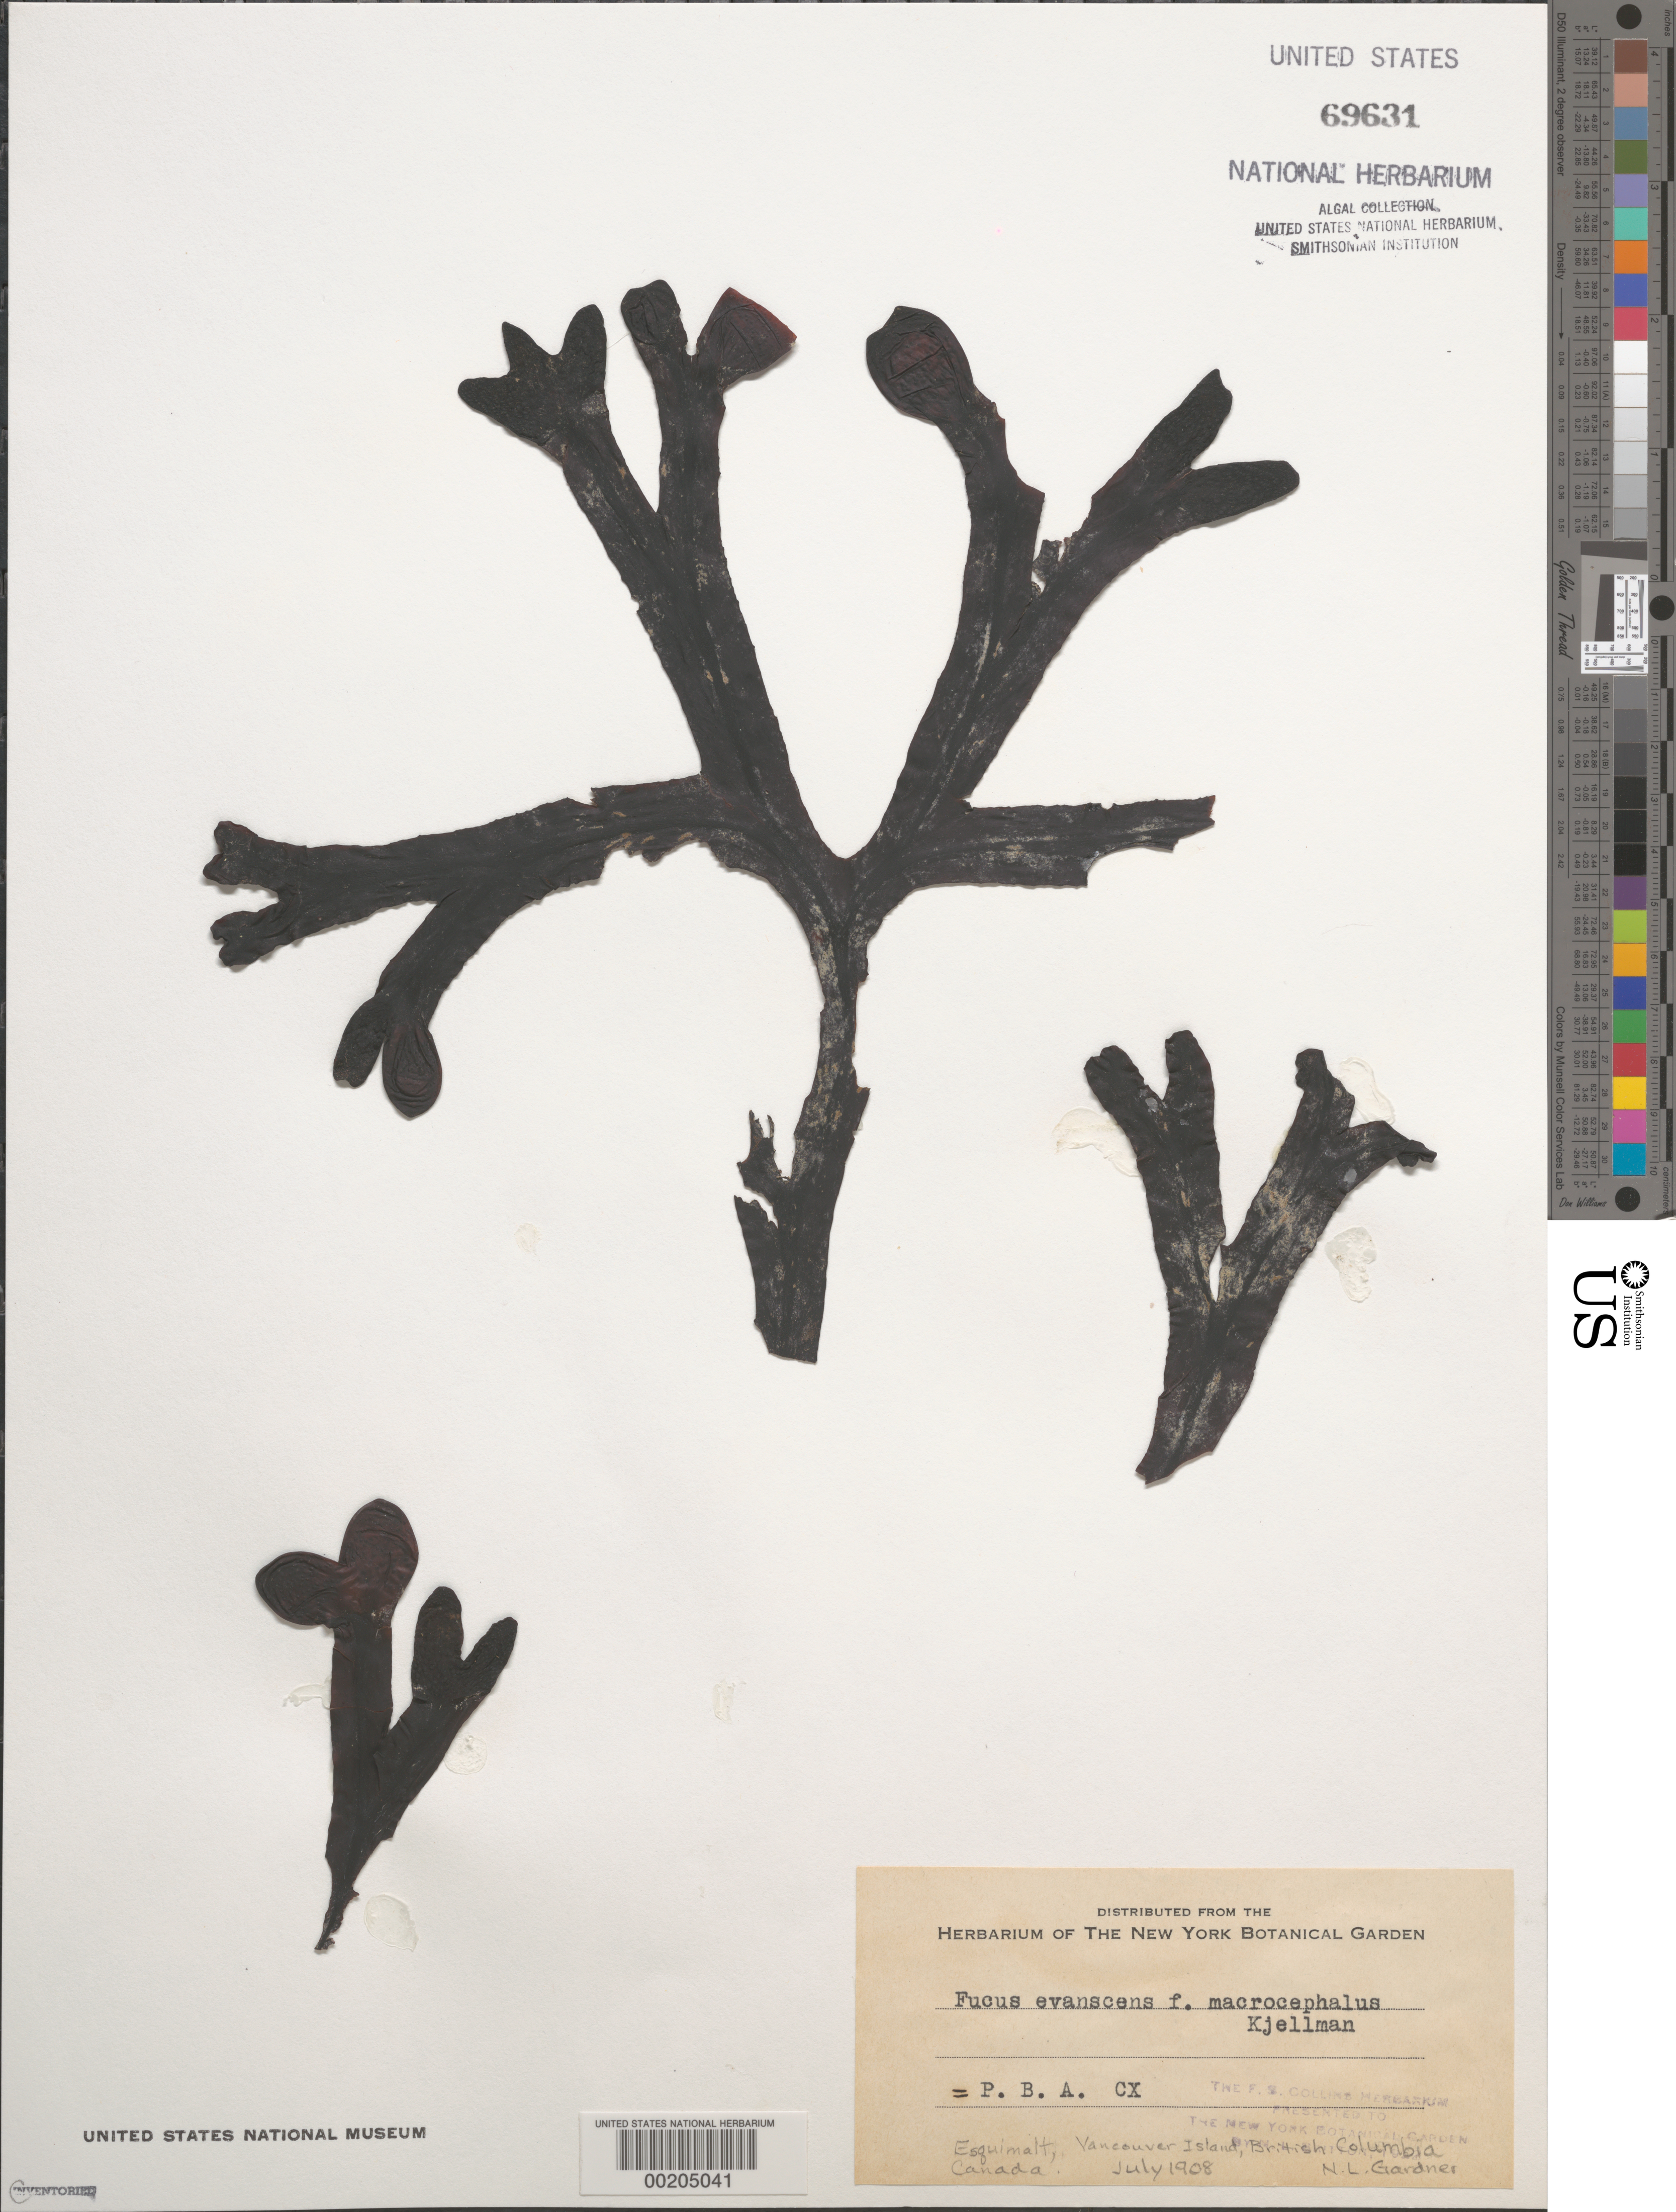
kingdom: Chromista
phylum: Ochrophyta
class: Phaeophyceae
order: Fucales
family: Fucaceae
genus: Fucus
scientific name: Fucus distichus subsp. evanescens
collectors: N. Gardner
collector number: PB-A CX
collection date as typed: Jul 1908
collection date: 1908-07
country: Canada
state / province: British Columbia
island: Vancouver Island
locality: Esquimalt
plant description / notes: Collins, Holden & Setchell, Phycotheca Boreali-Americana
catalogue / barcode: US 69631